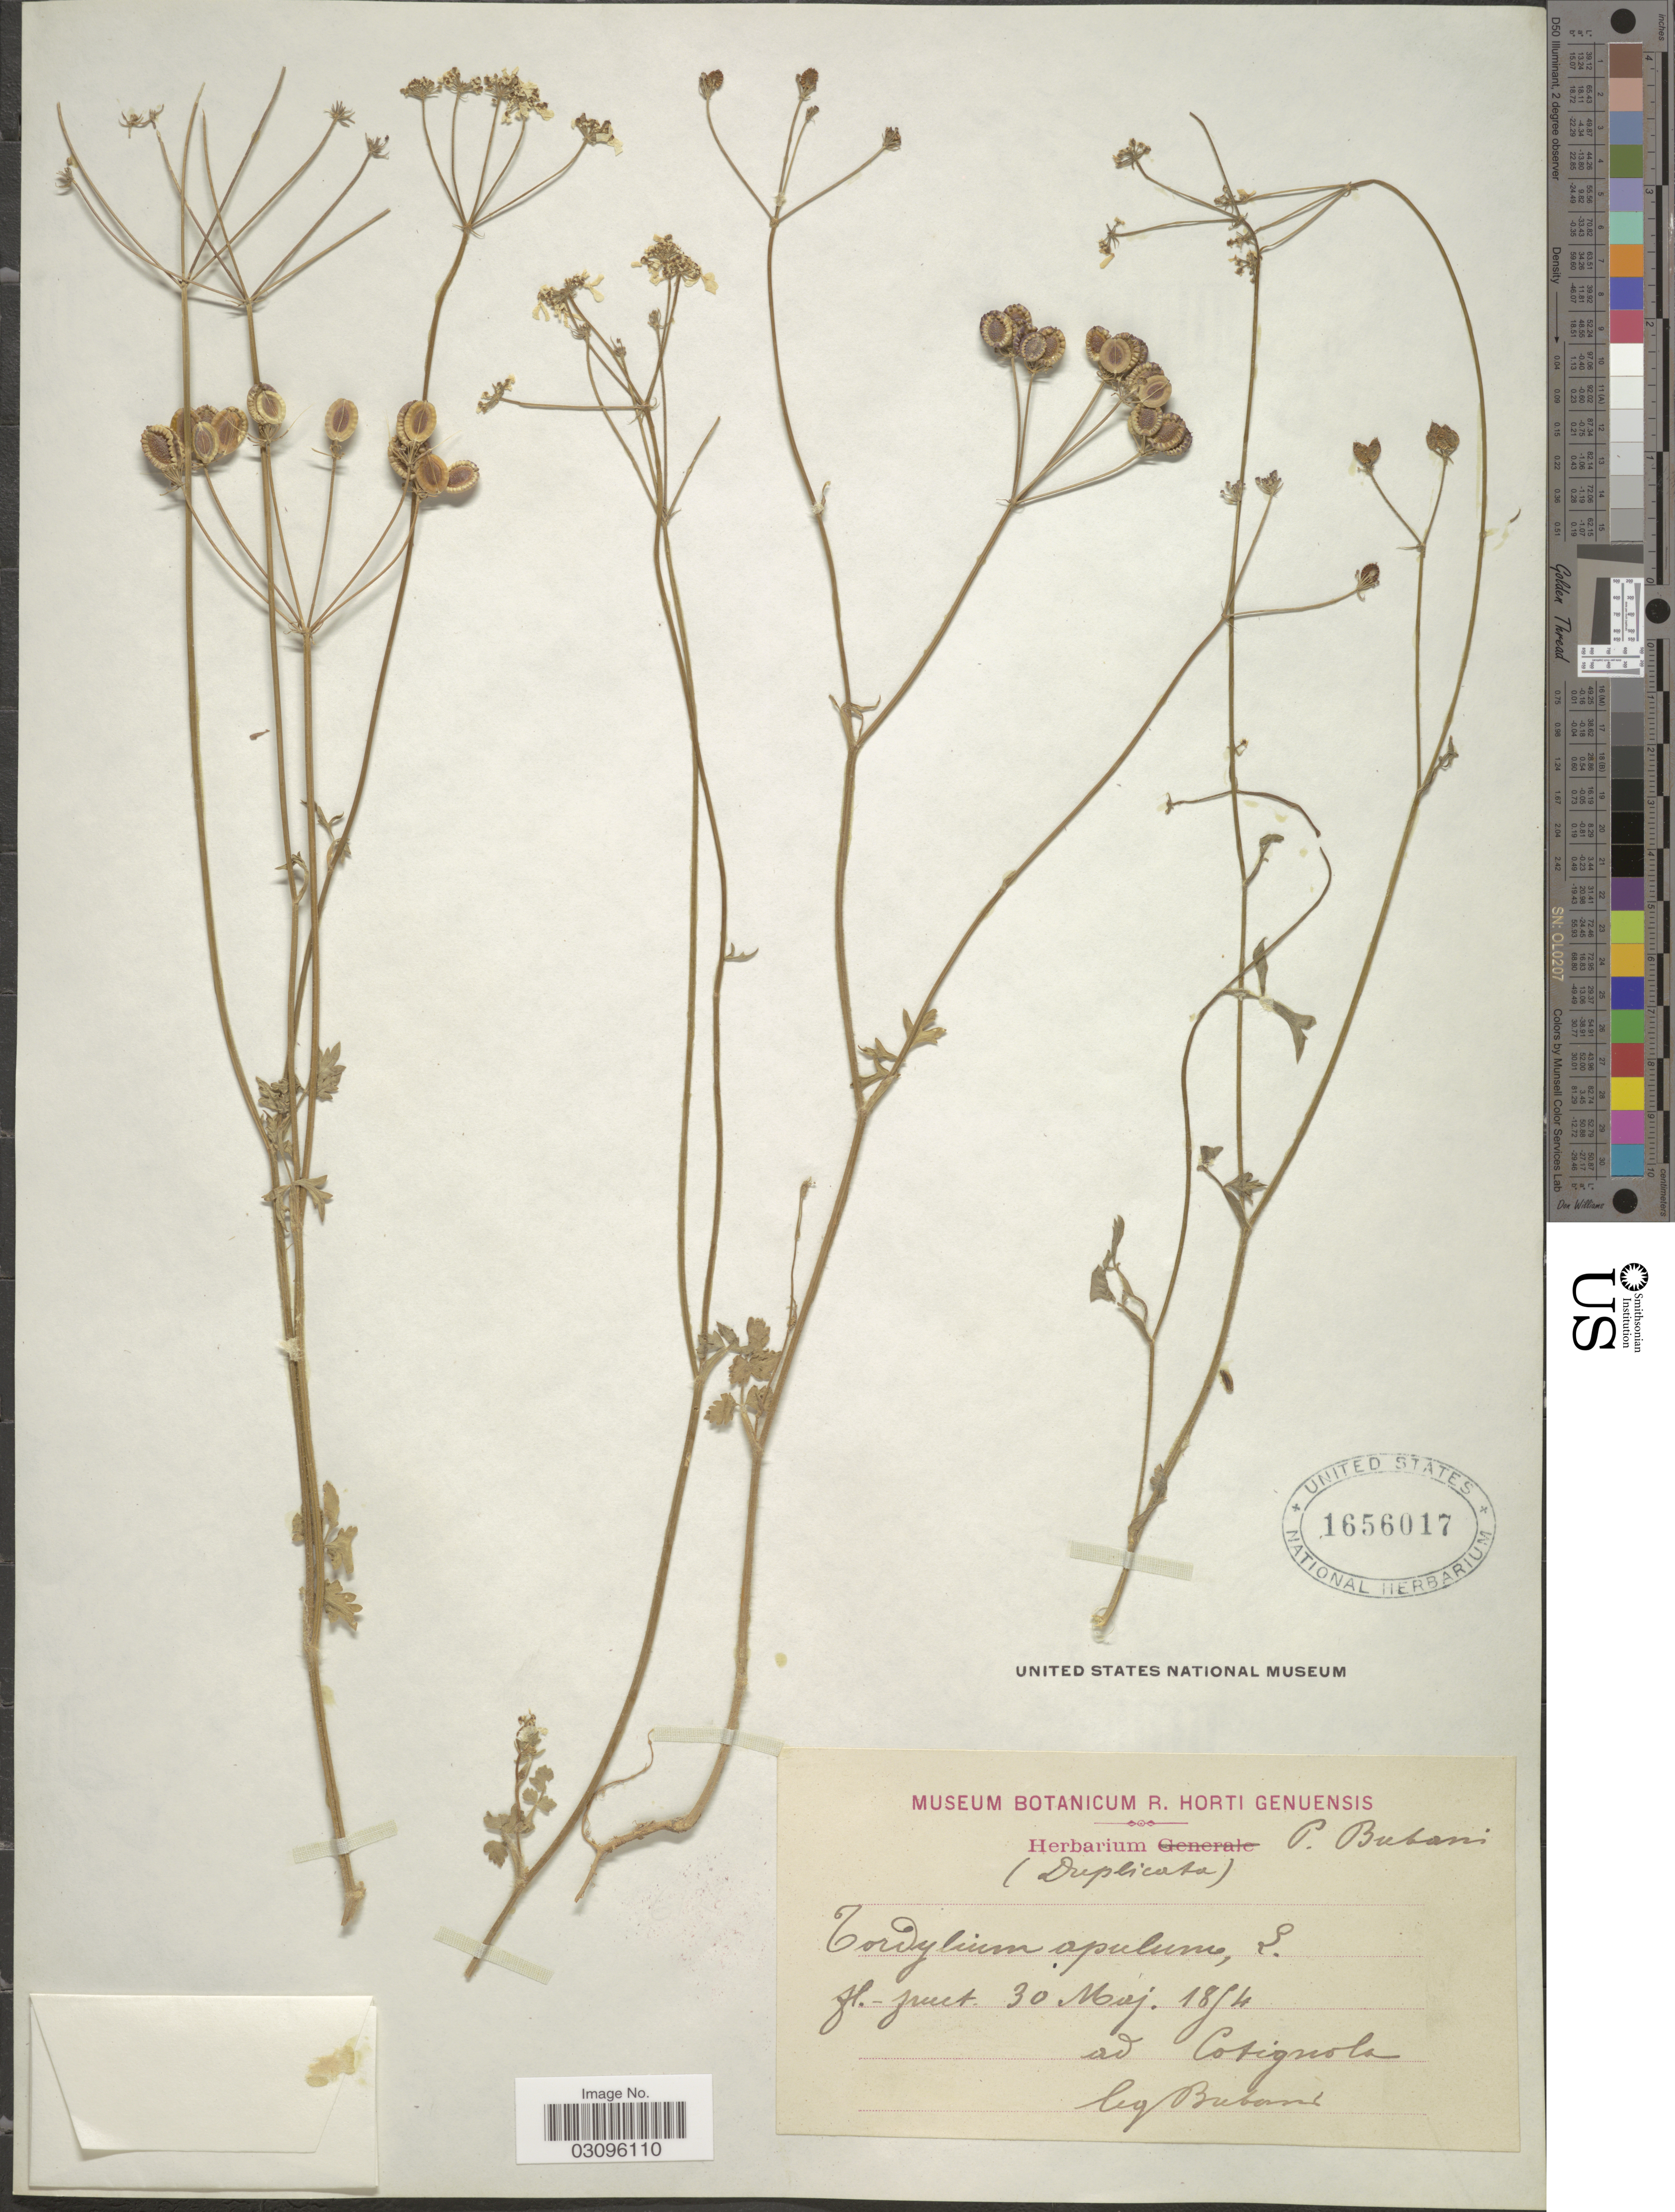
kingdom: Plantae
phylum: Tracheophyta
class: Magnoliopsida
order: Apiales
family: Apiaceae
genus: Tordylium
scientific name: Tordylium apulum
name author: L.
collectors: P. Bubani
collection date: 1874-05-30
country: Italy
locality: Ad Cotignola.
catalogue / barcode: US 1656017